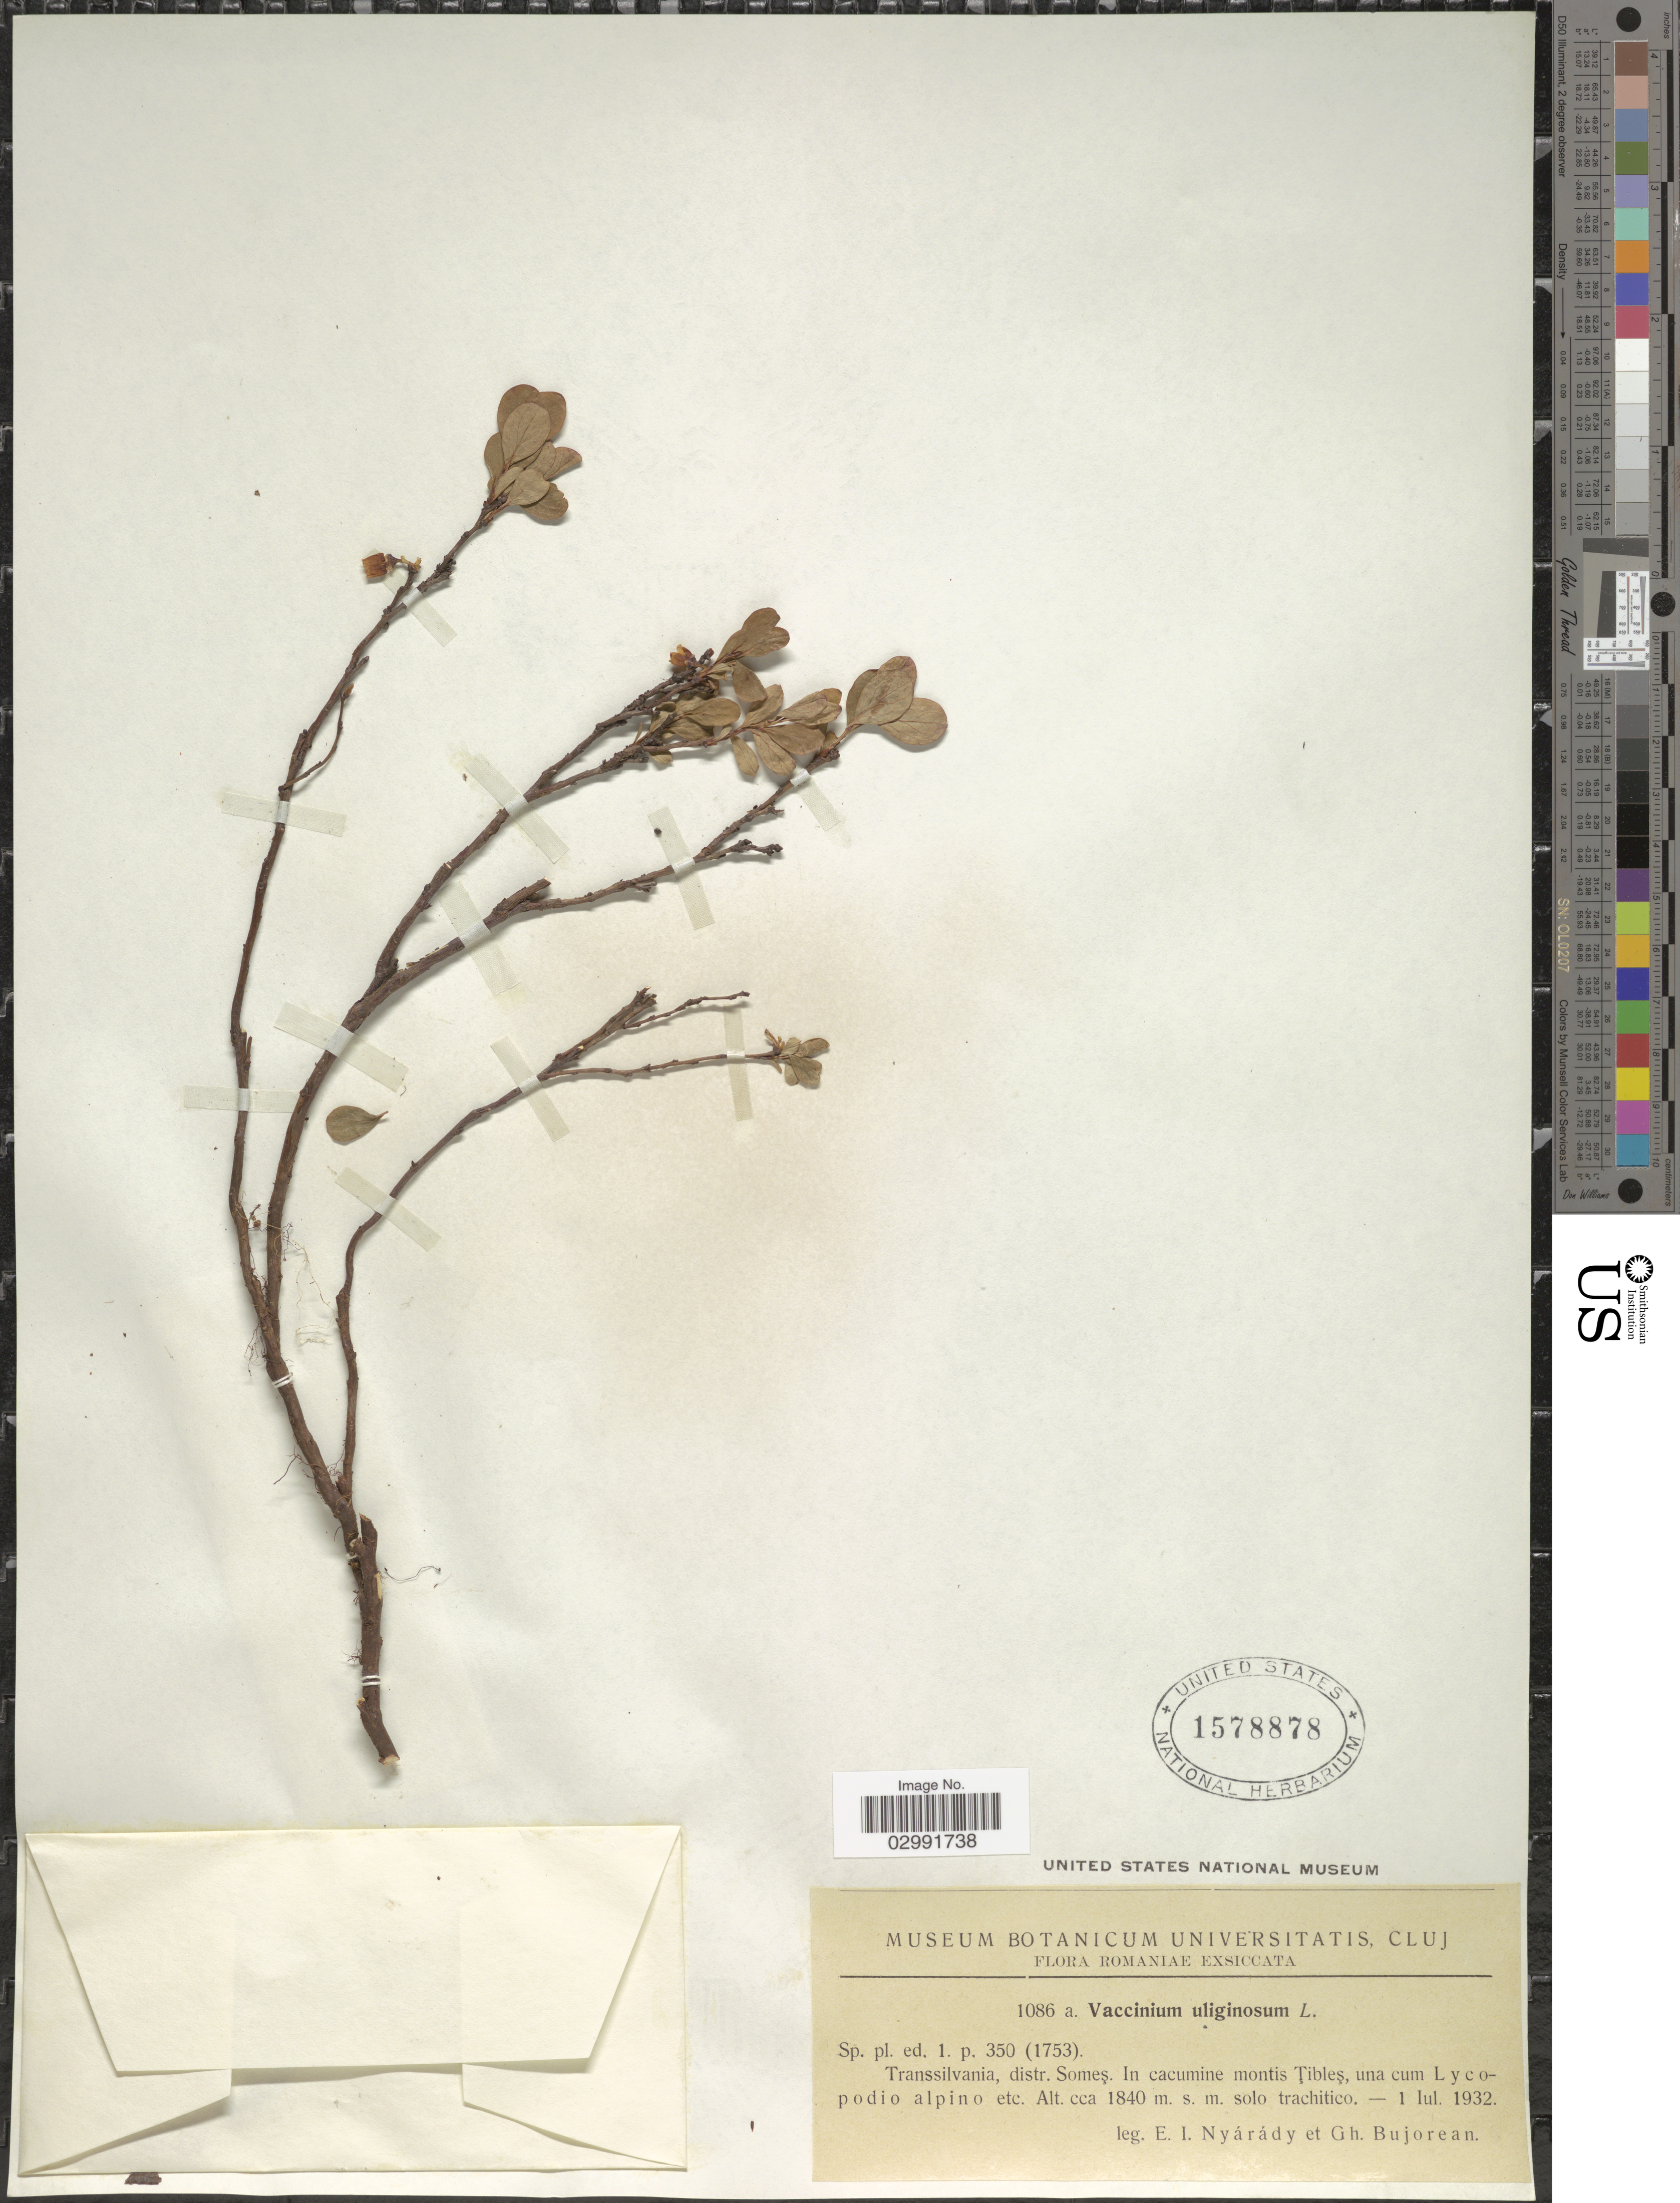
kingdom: Plantae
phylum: Tracheophyta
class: Magnoliopsida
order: Ericales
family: Ericaceae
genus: Vaccinium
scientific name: Vaccinium uliginosum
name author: L.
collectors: E. Nyárády & G. Bujorean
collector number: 1086a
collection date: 1932-07-01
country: Romania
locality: Transsilvania, distr. Somes. In cacumine montis Tibles, una cum Lycopodio alpoino etc.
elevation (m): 1840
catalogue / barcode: US 1578878